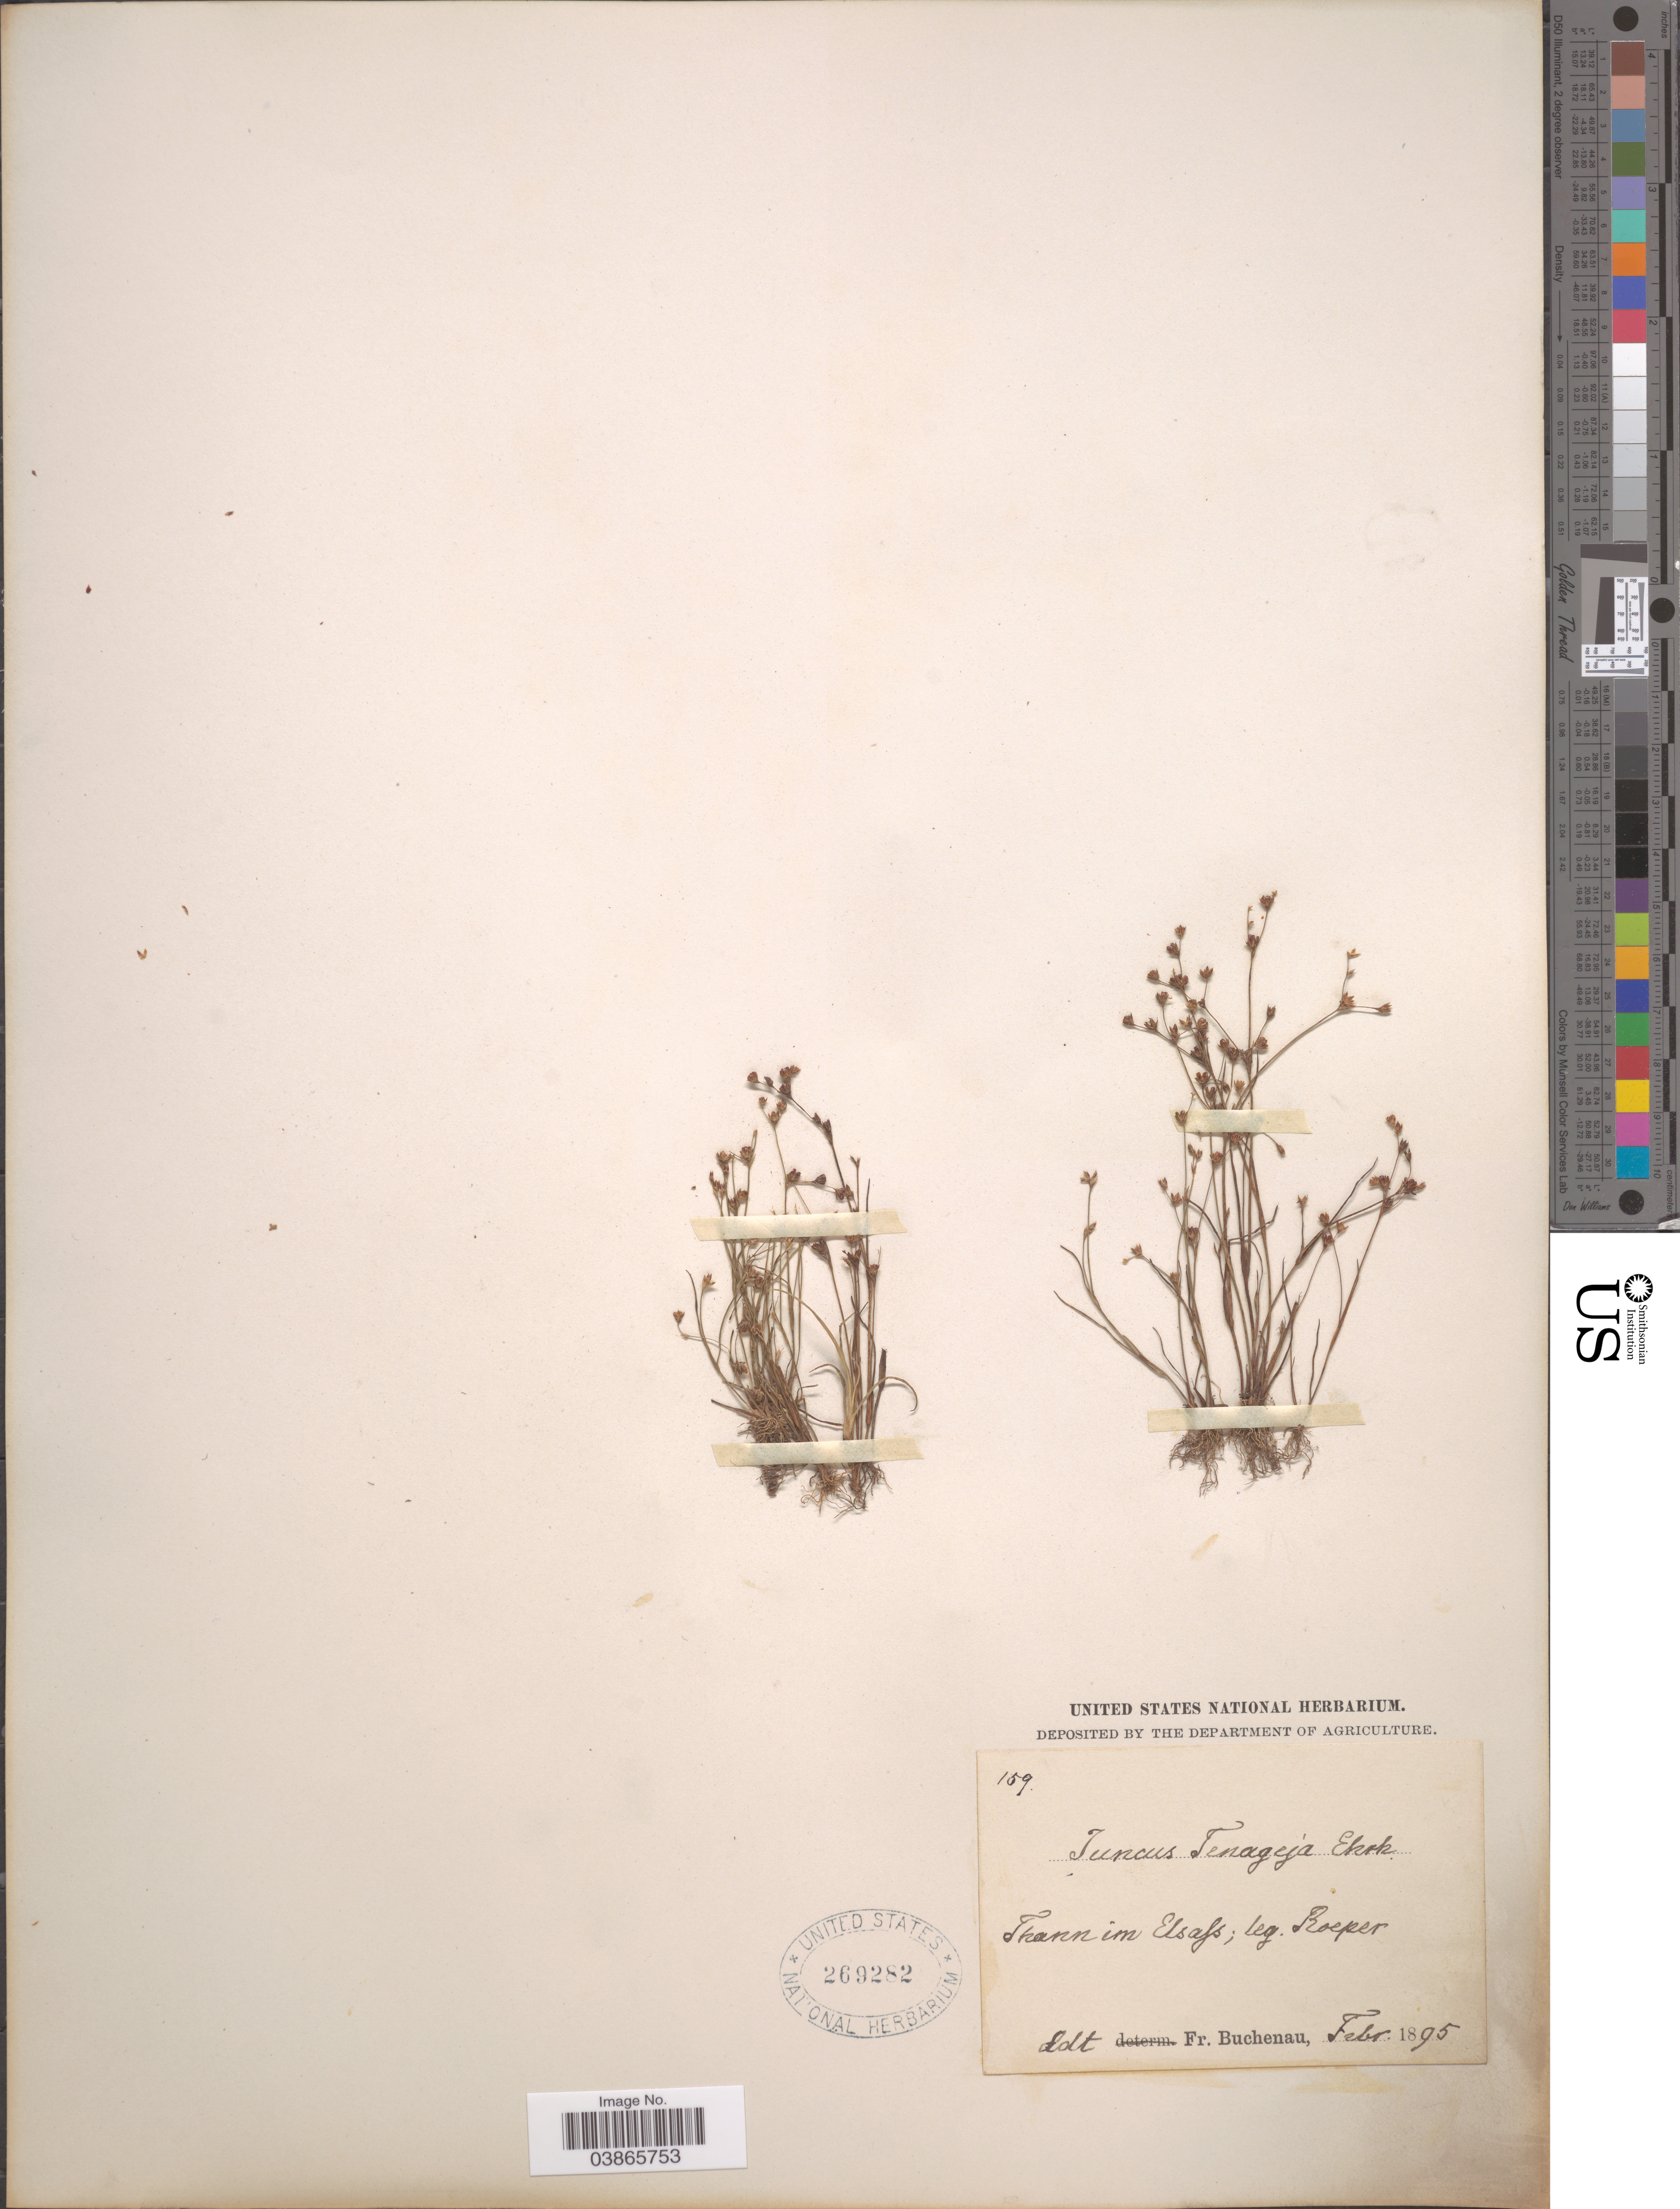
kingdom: Plantae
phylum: Tracheophyta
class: Liliopsida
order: Poales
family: Juncaceae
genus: Juncus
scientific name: Juncus tenageia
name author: Ehrh. ex L. f.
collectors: Roeper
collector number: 159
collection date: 1895-02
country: France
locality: Thann im Elsass.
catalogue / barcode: US 269282